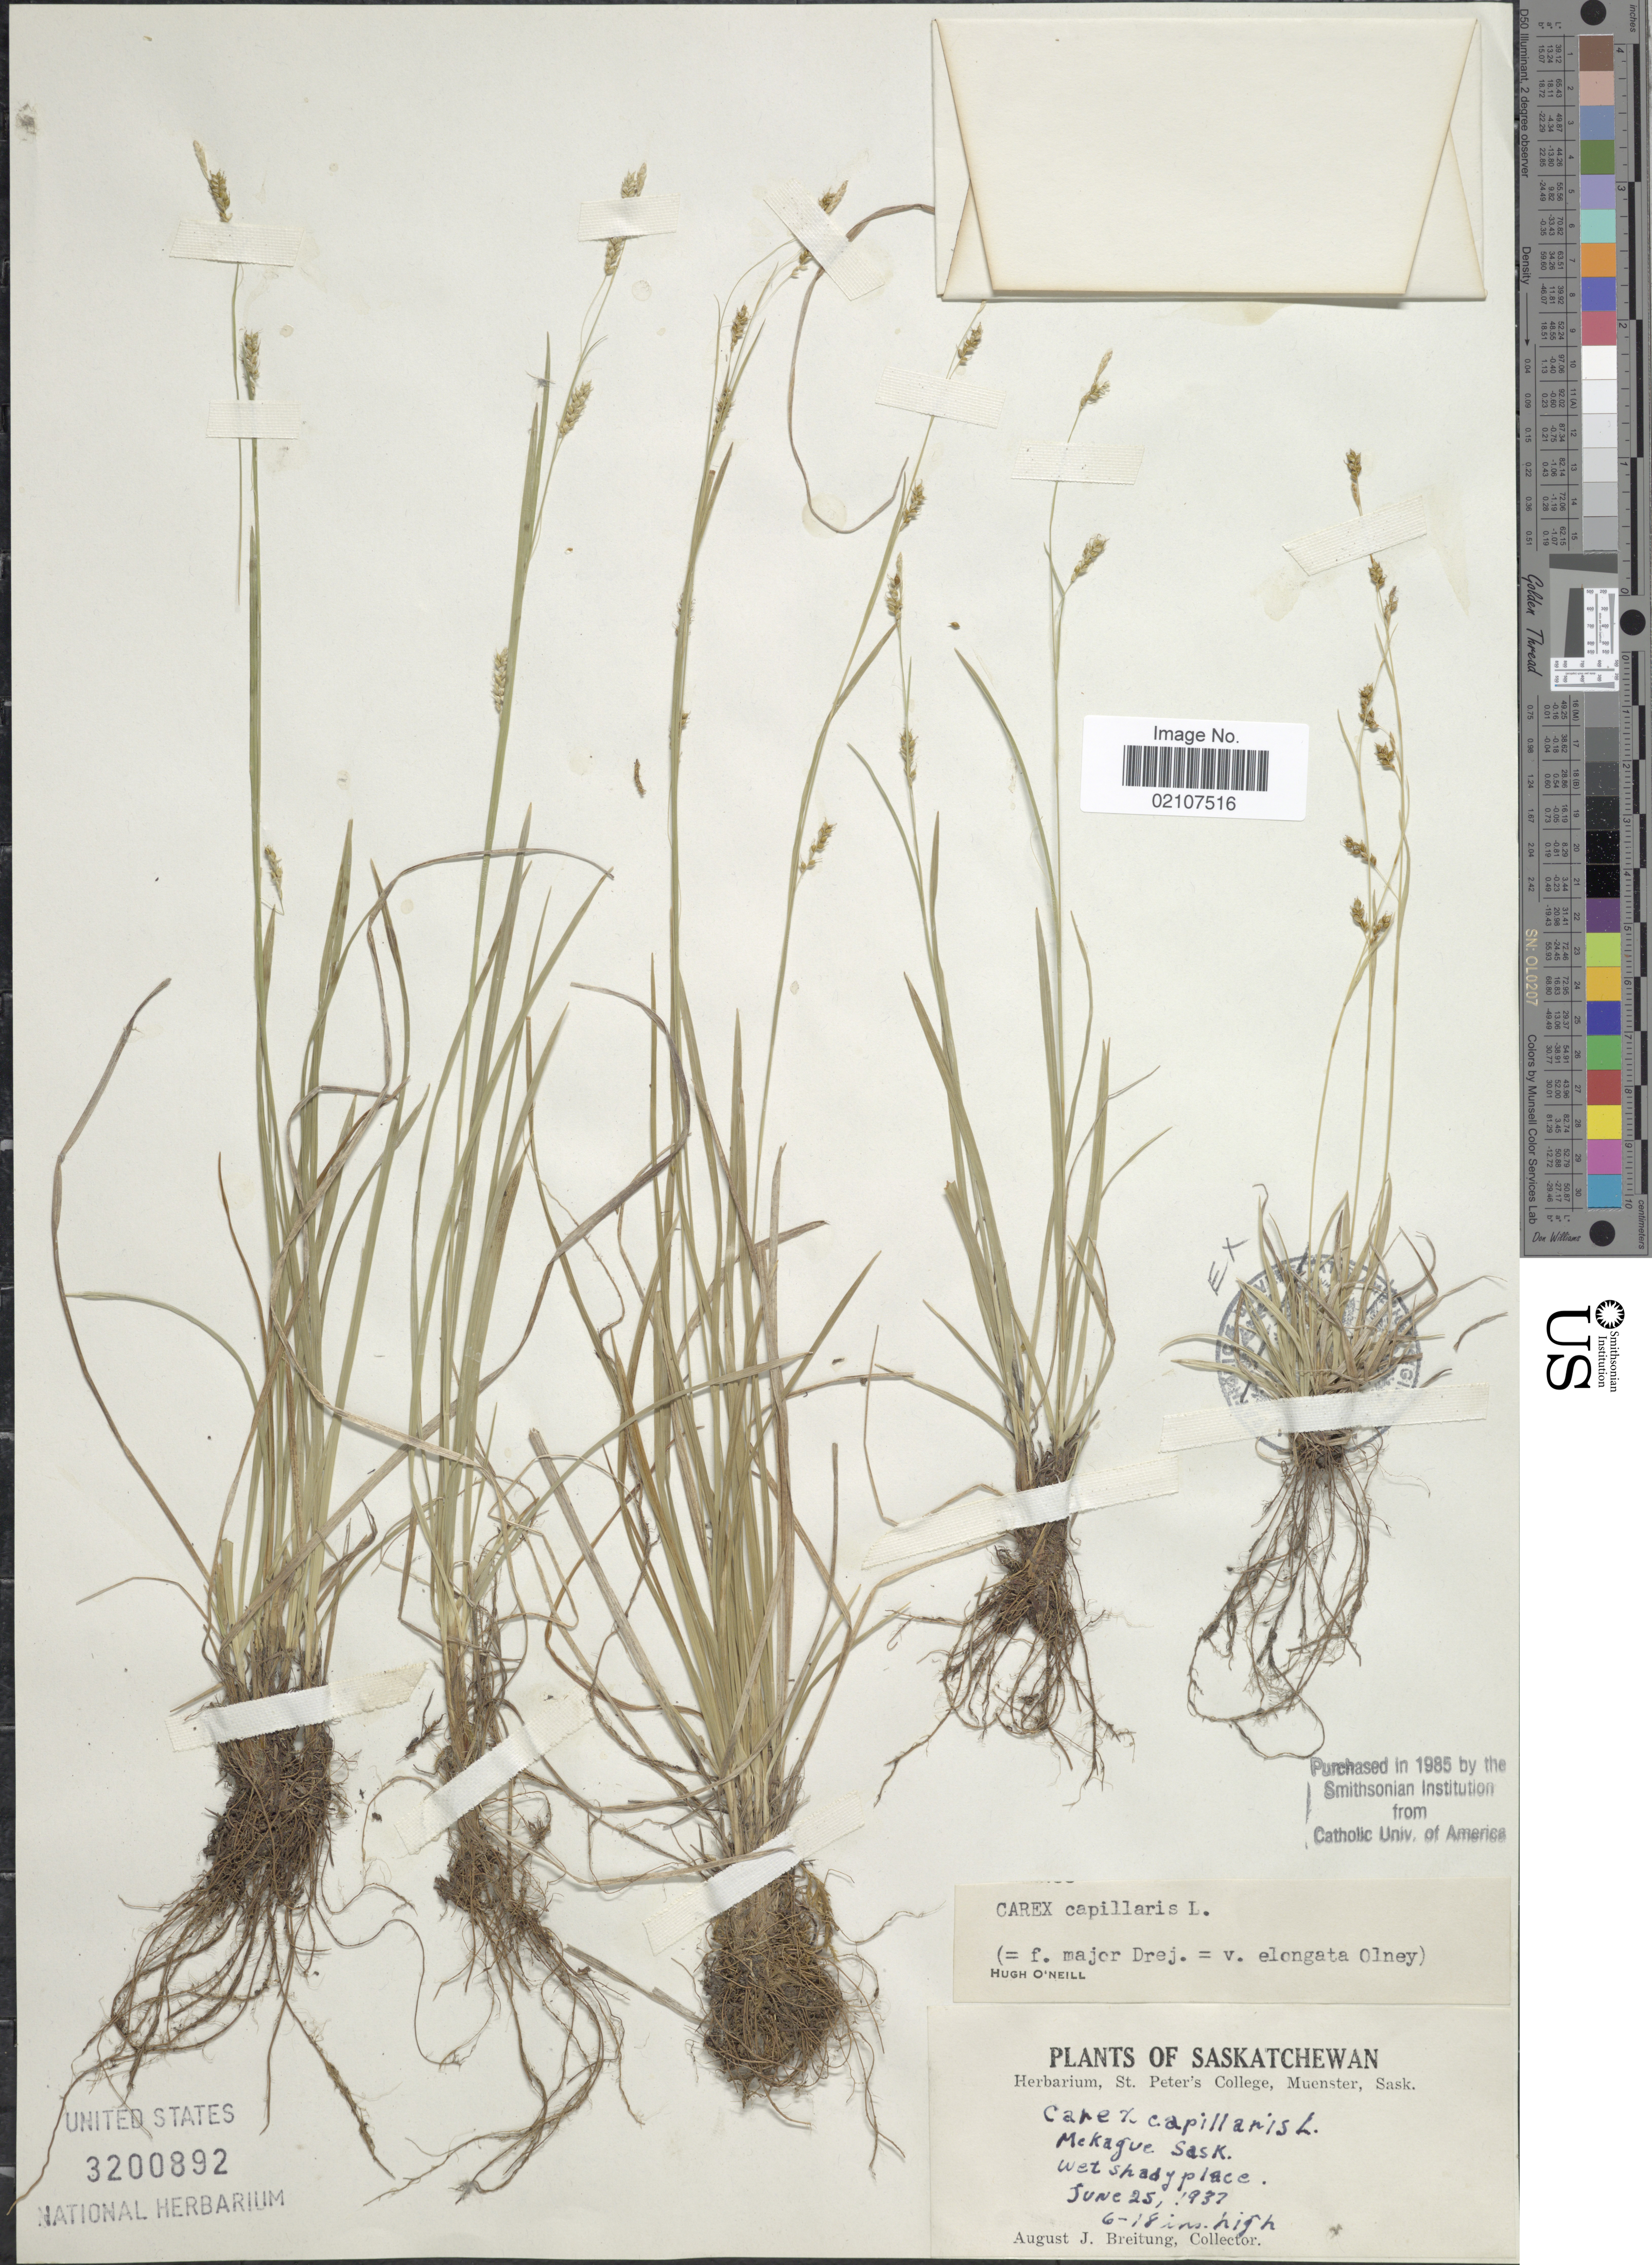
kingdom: Plantae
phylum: Tracheophyta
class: Liliopsida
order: Poales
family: Cyperaceae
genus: Carex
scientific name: Carex capillaris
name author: L.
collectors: A. Breitung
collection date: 1937-06-25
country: Canada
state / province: Saskatchewan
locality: Mekague, wet shady place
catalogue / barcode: US 3200892